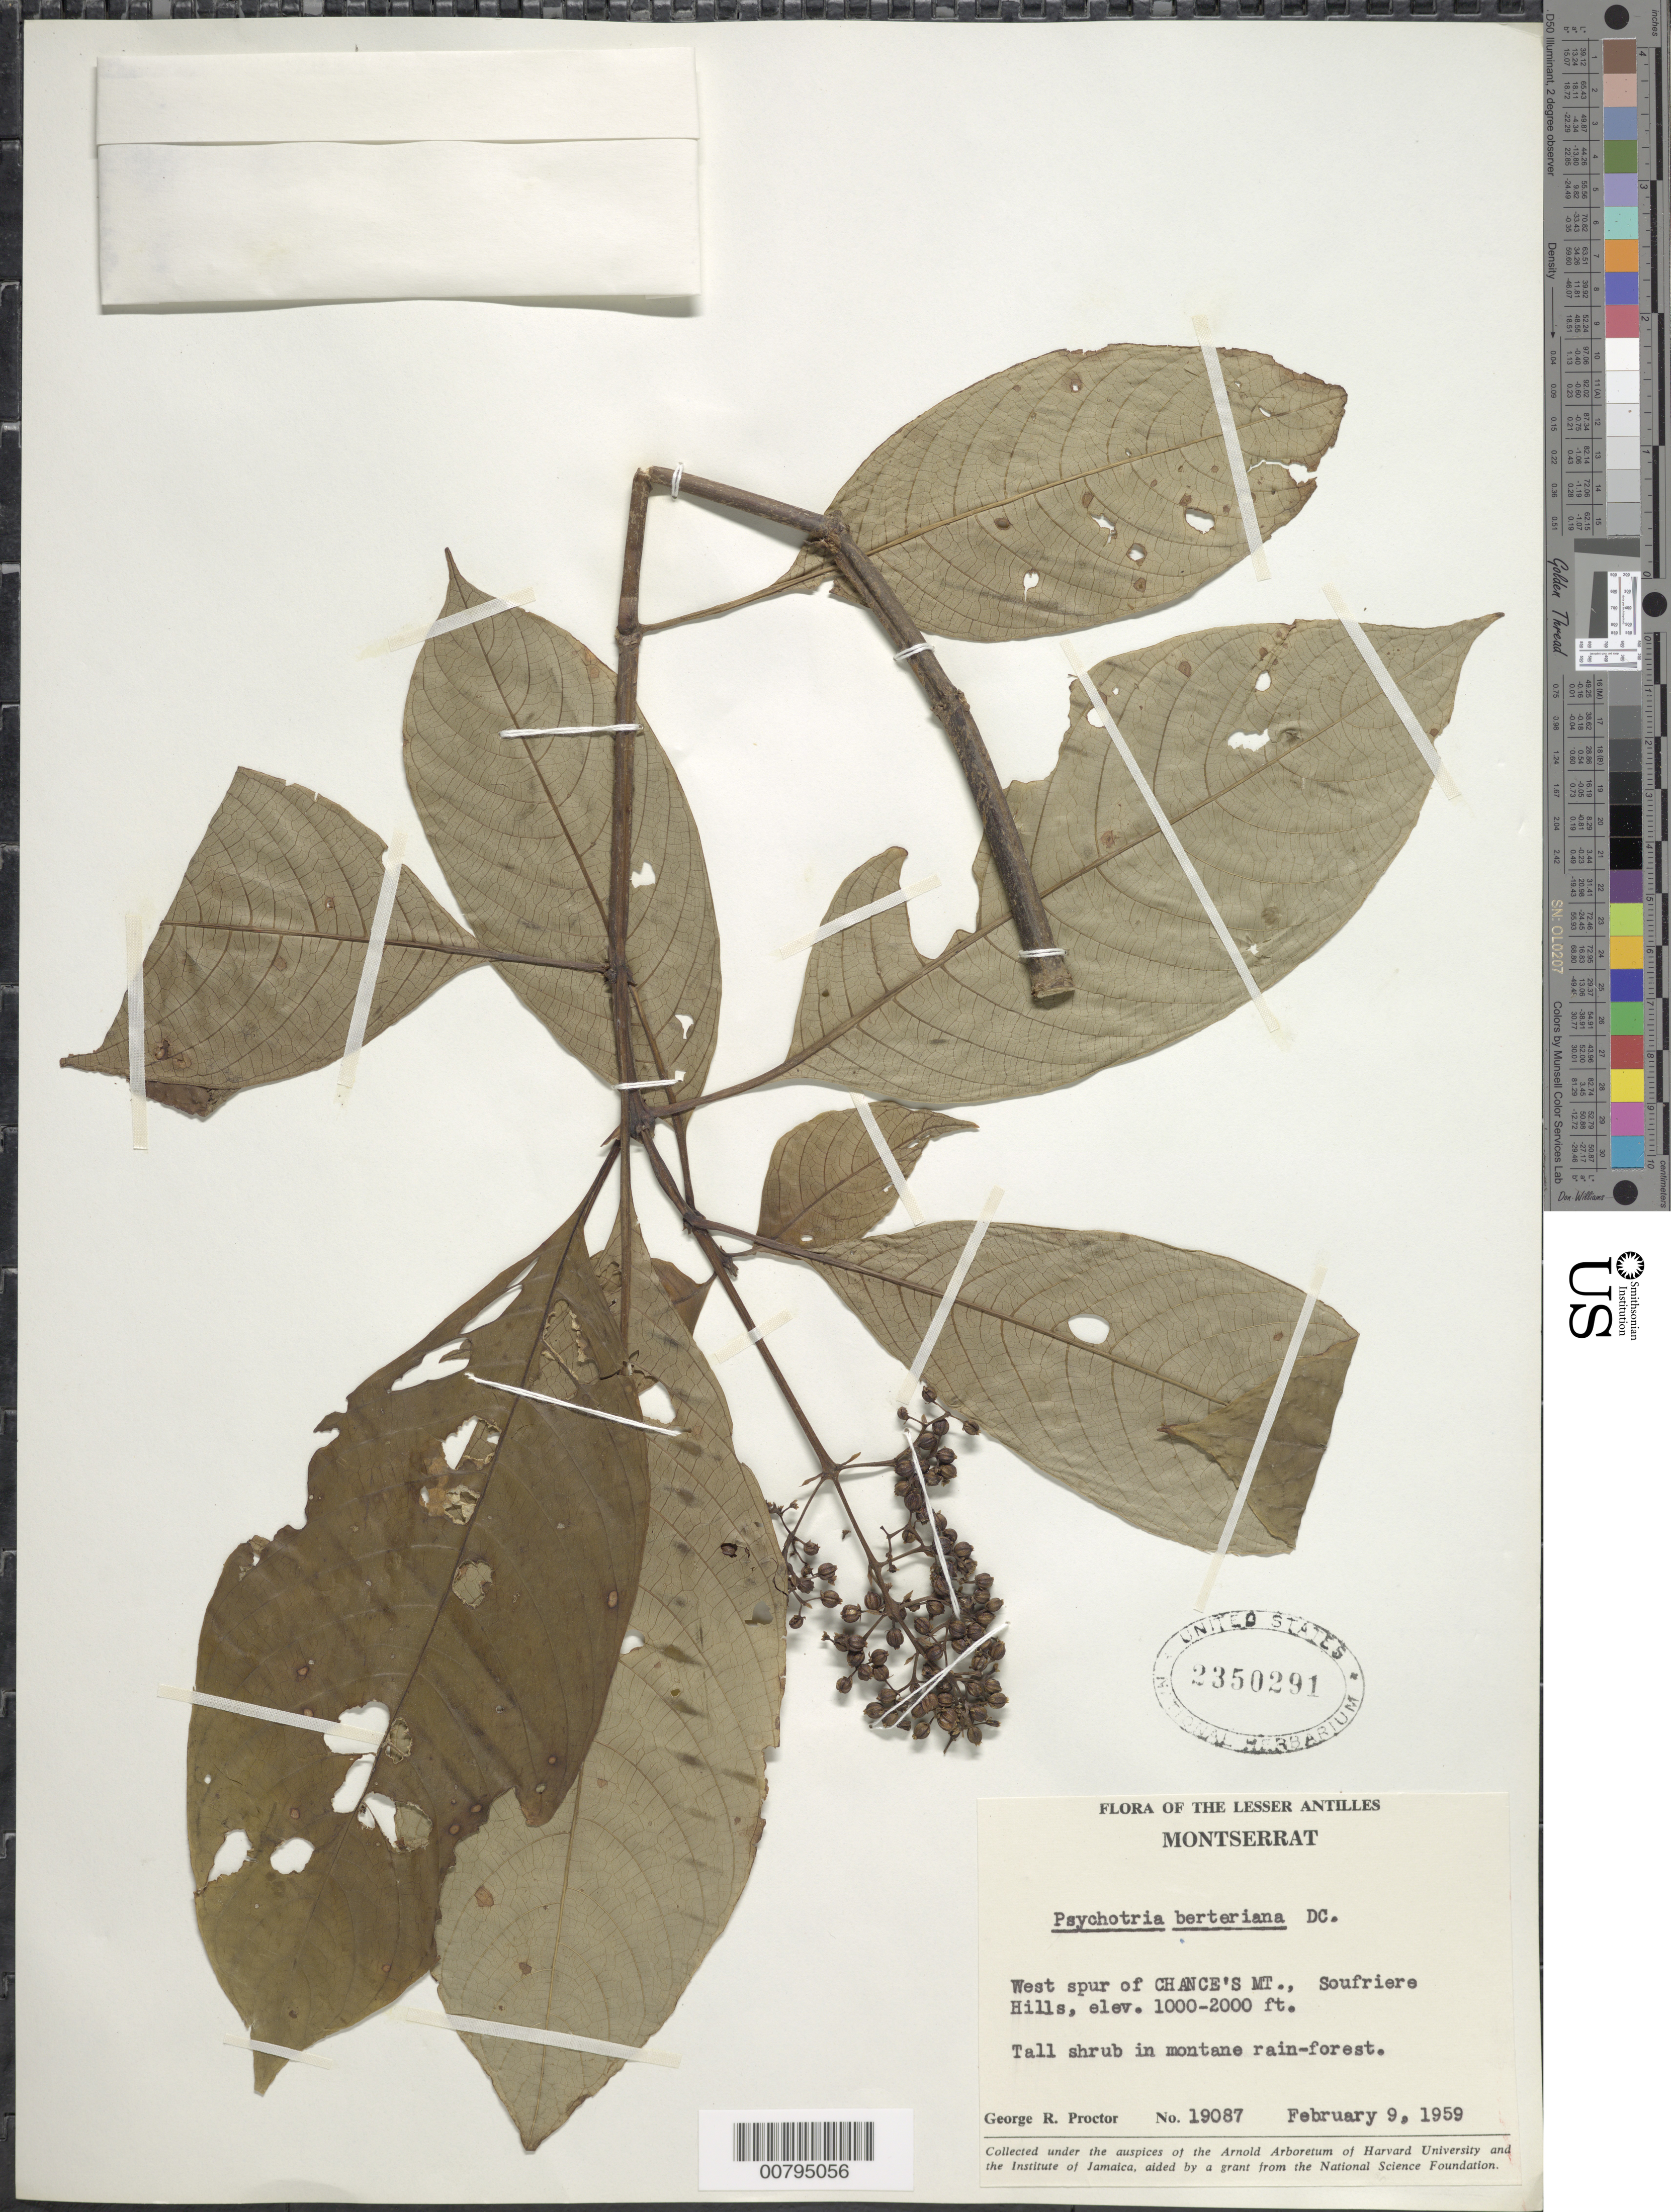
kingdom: Plantae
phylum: Tracheophyta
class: Magnoliopsida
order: Gentianales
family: Rubiaceae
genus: Psychotria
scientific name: Psychotria berteroana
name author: DC.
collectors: G. R. Proctor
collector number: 19087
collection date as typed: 09 Feb 1959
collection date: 1959-02-09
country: Montserrat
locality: West spur of Chance's Mt., Soufriere Hills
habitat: Montane rainforest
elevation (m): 305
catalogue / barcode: US 2350291